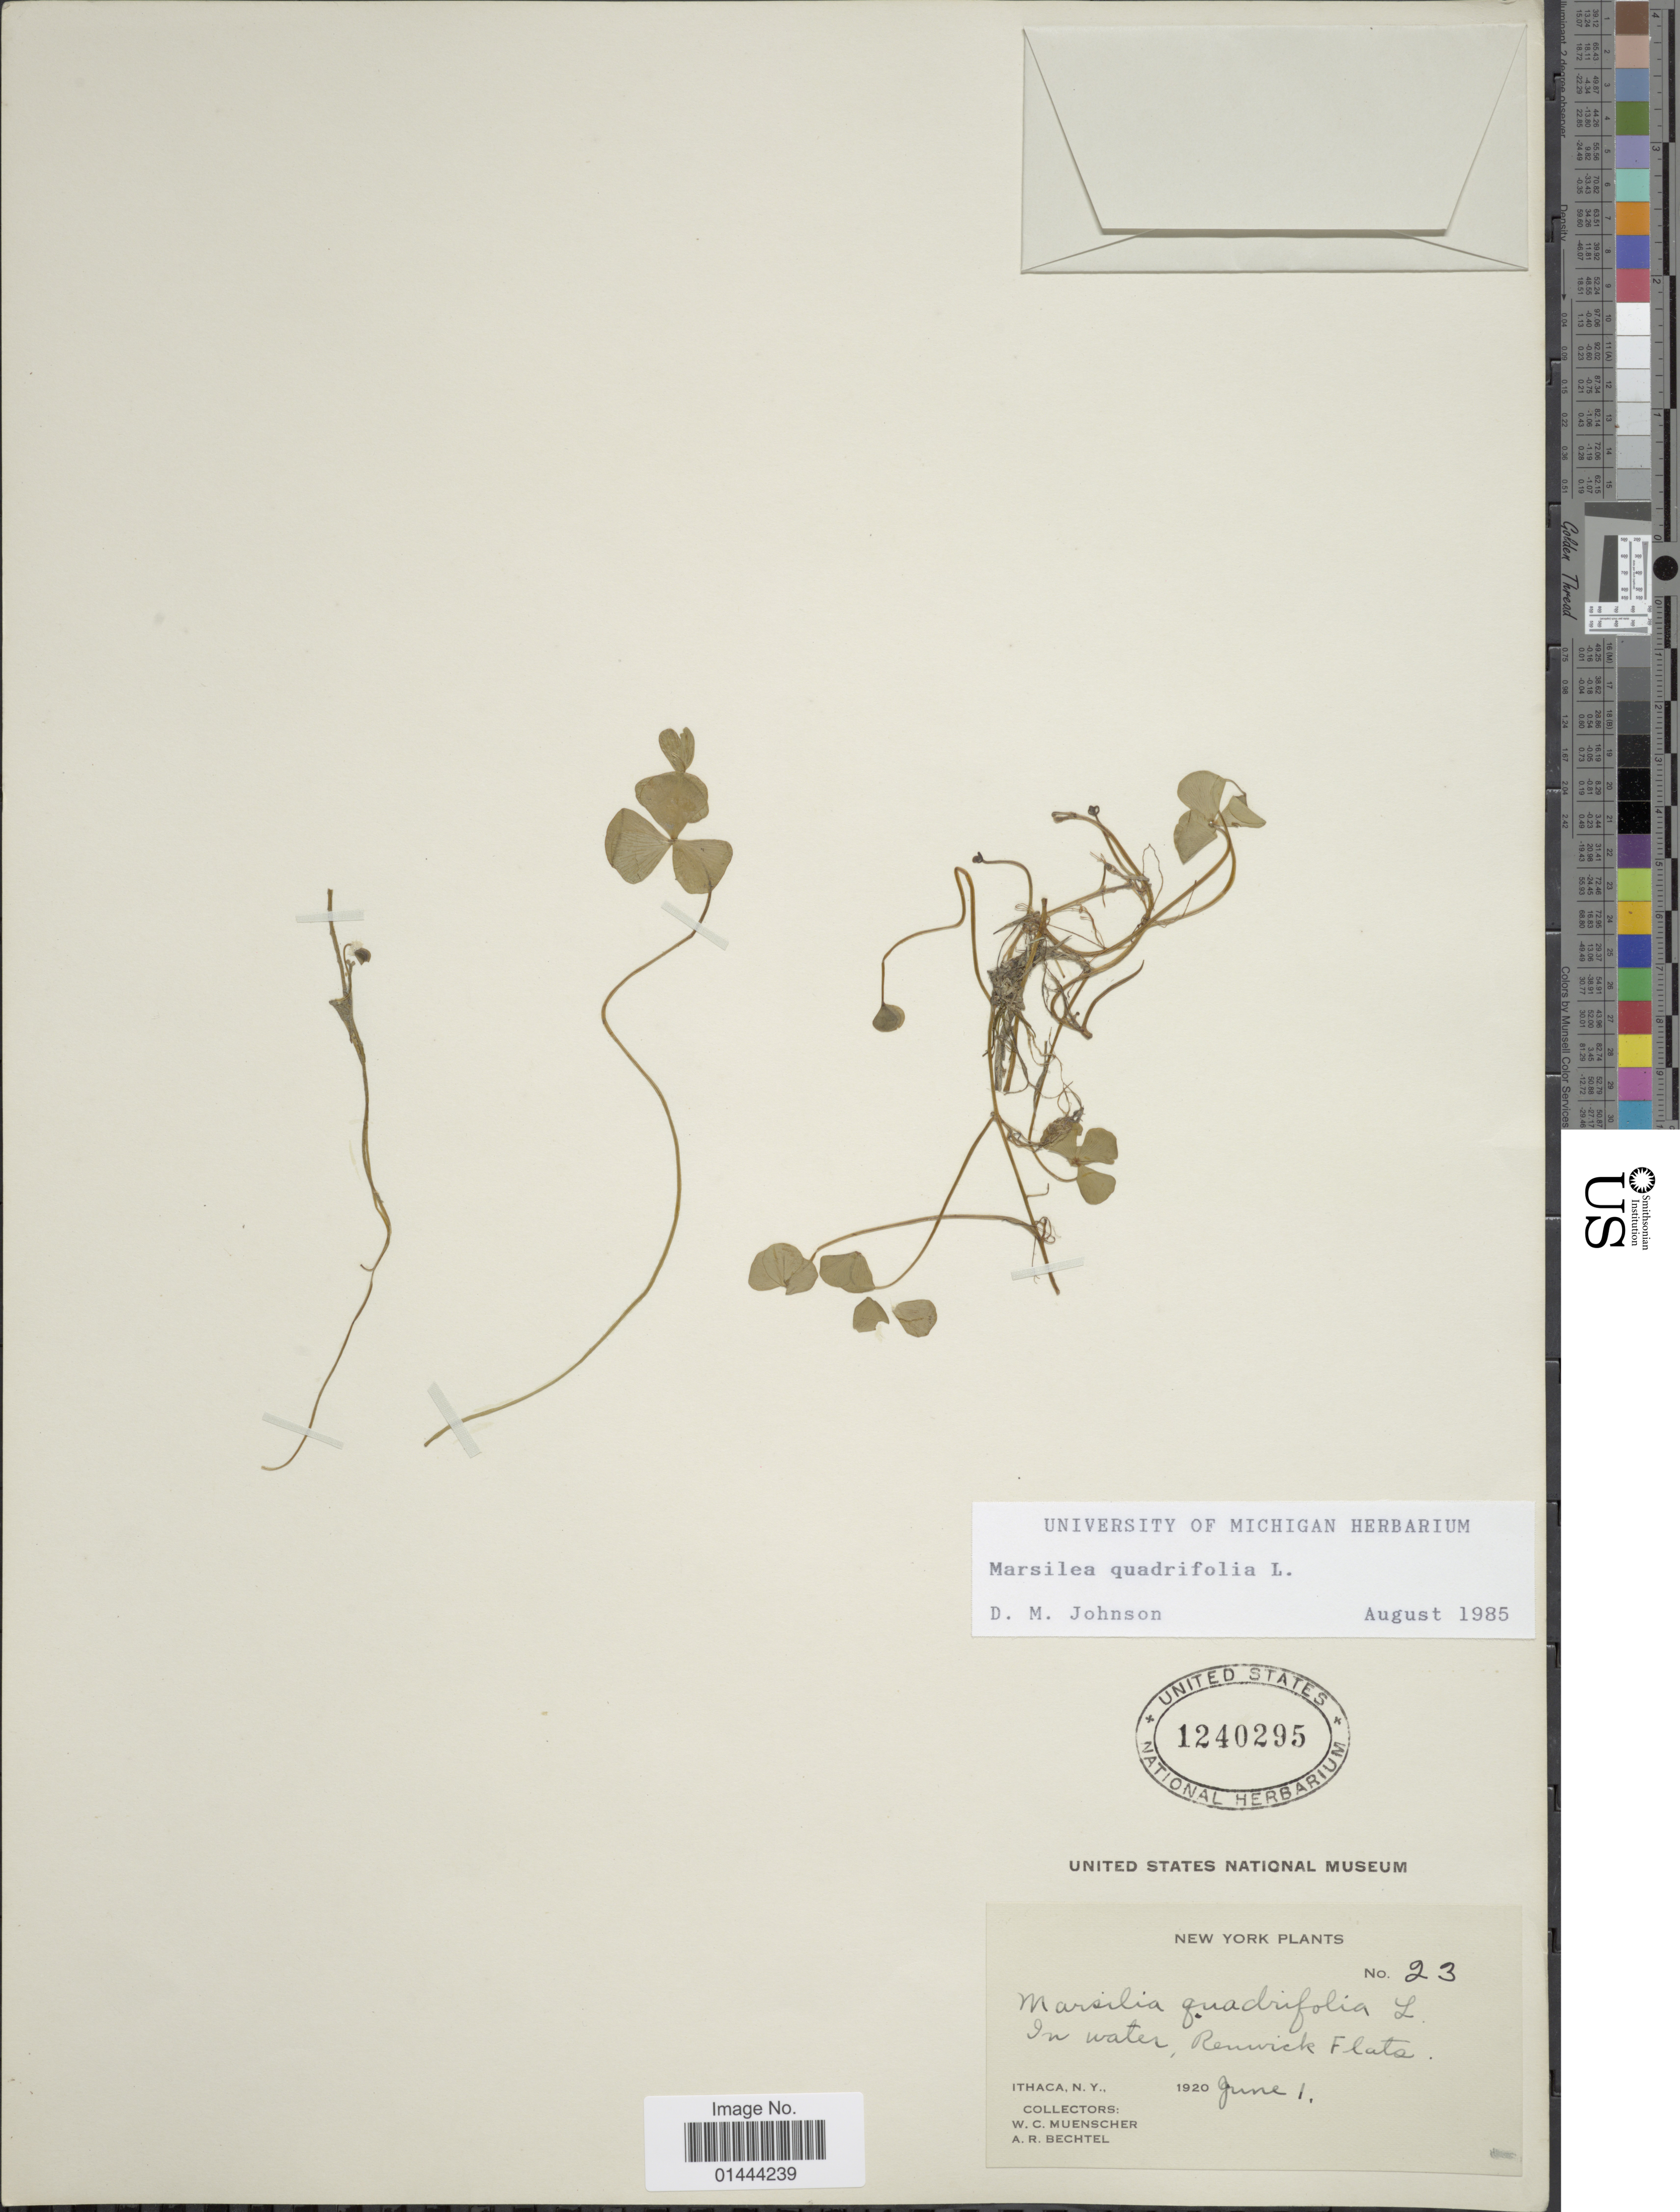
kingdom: Plantae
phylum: Tracheophyta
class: Polypodiopsida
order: Salviniales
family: Marsileaceae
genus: Marsilea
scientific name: Marsilea quadrifolia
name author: L.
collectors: W. Muenscher & A. Bechtel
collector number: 23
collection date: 1920-06-01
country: United States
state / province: New York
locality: Ithaca, in water, Renwick Flats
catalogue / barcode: US 1240295